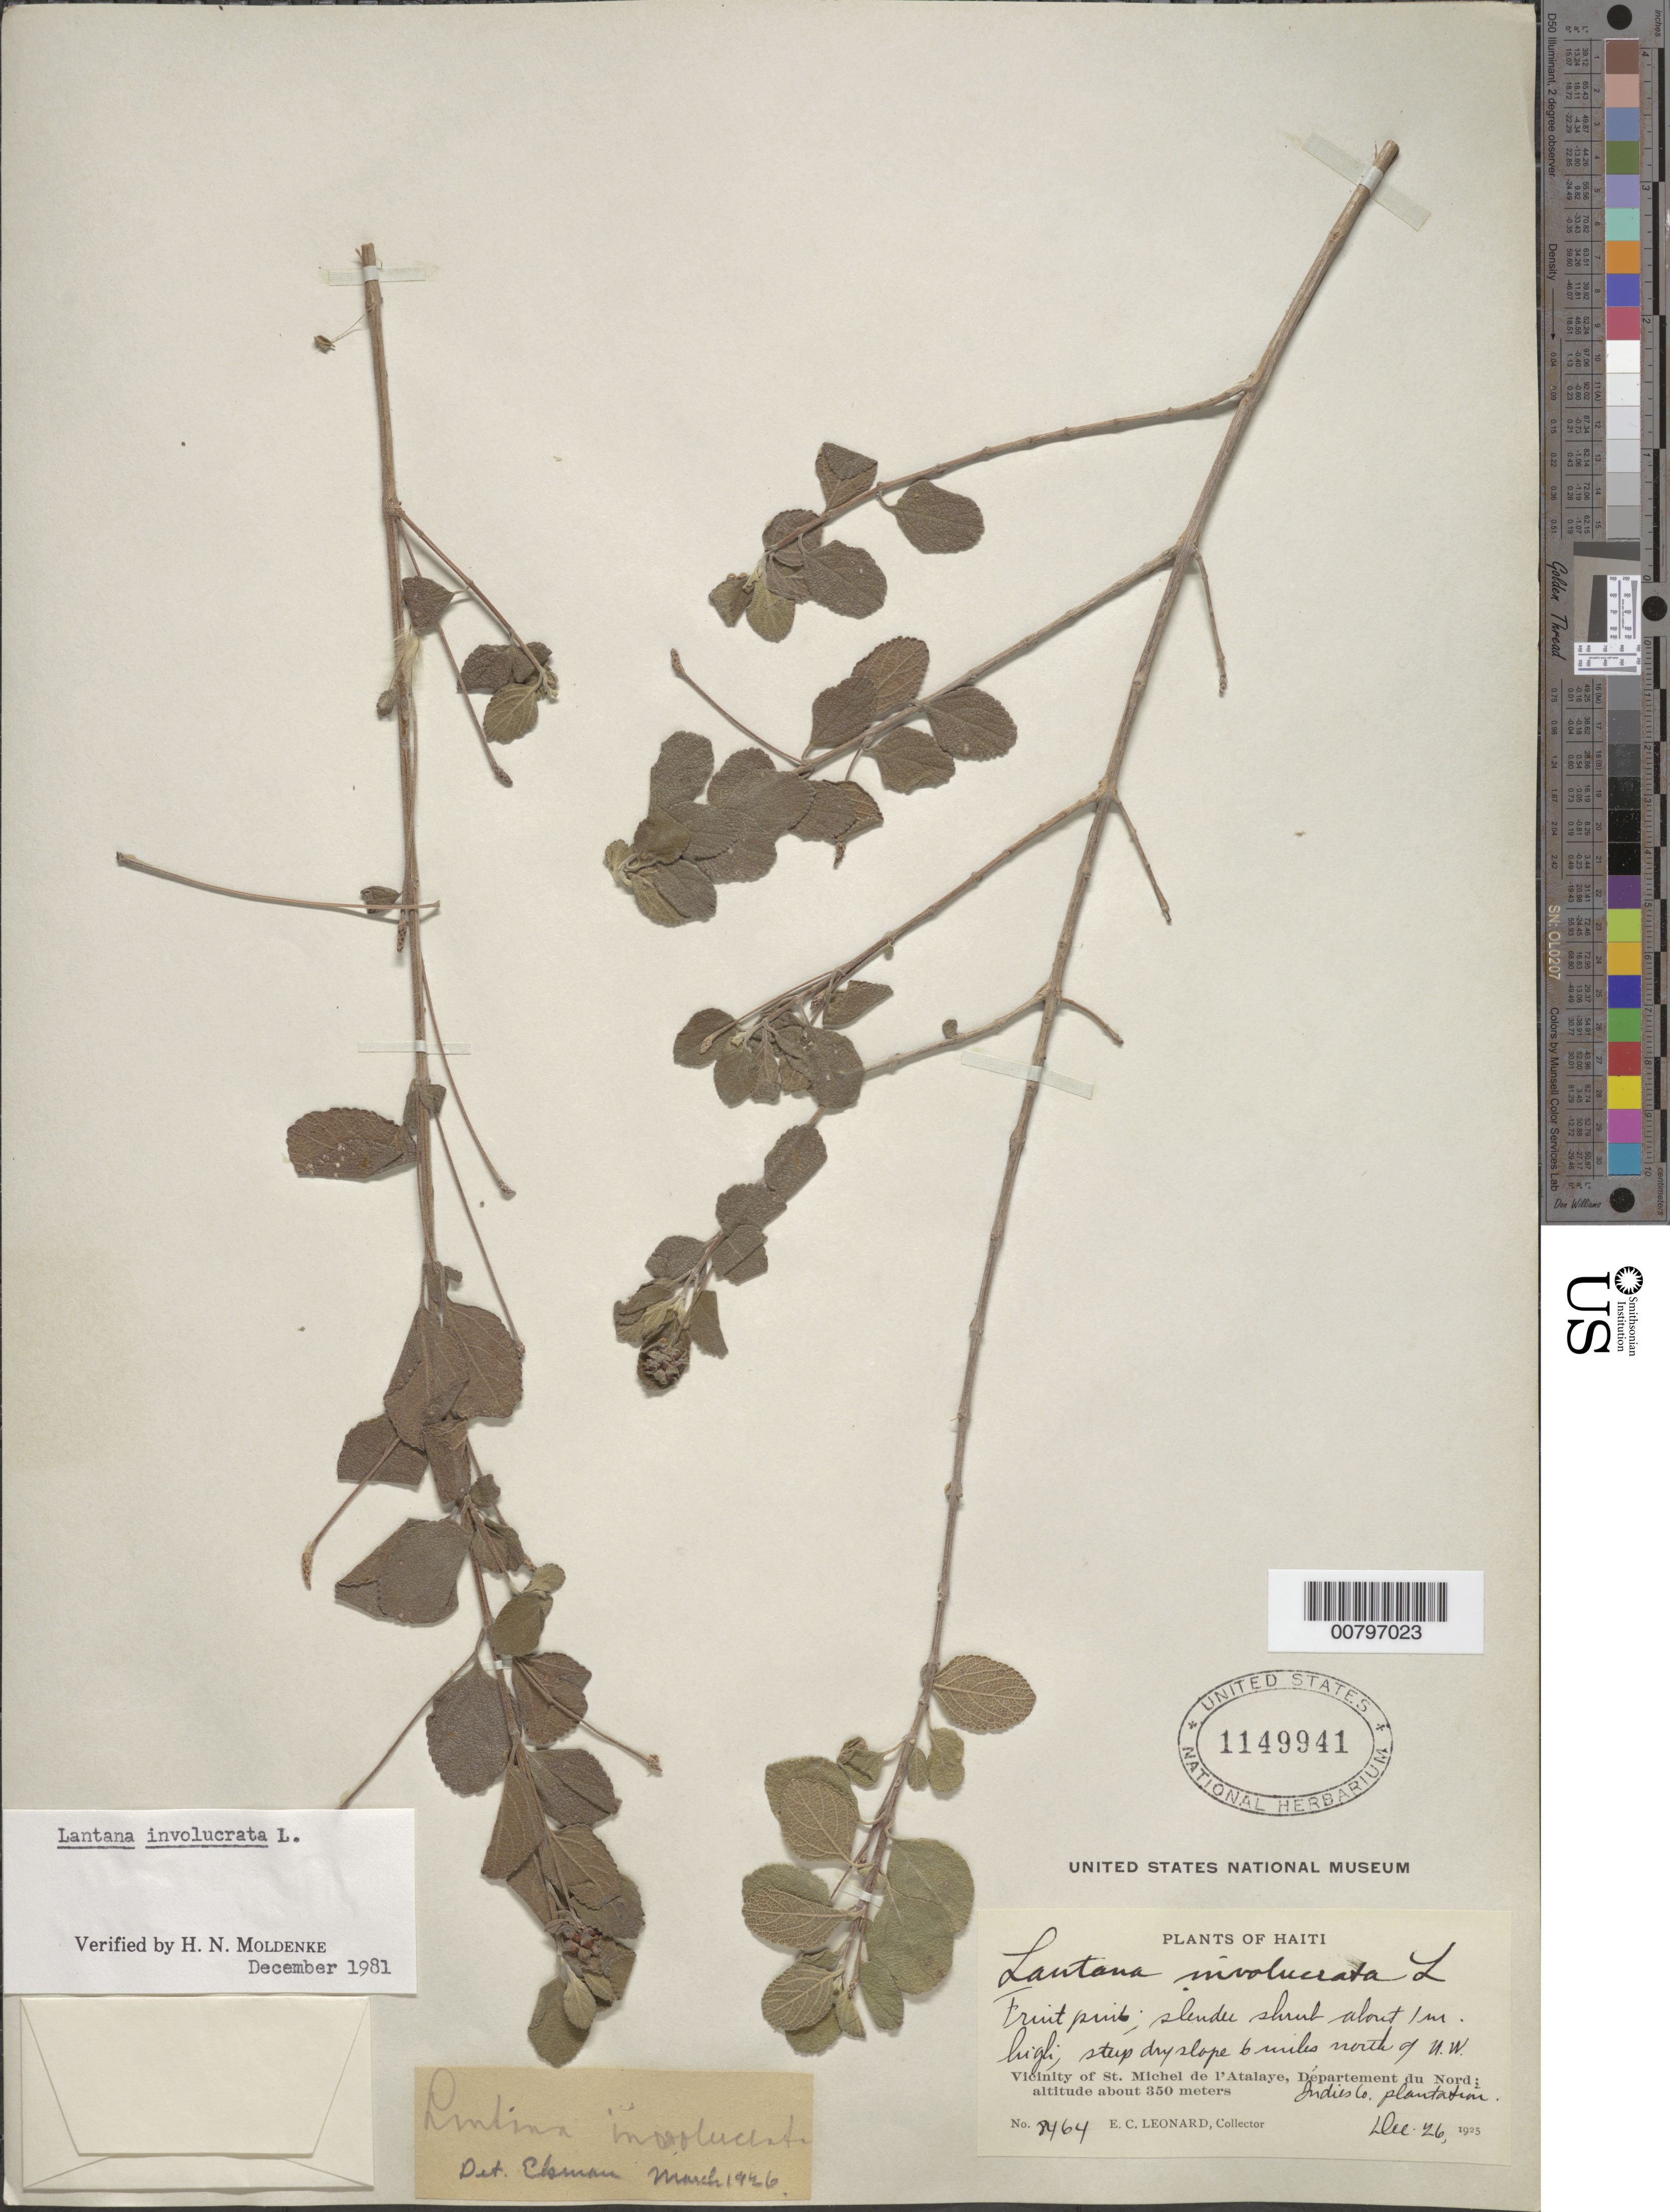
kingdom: Plantae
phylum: Tracheophyta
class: Magnoliopsida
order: Lamiales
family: Verbenaceae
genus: Lantana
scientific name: Lantana involucrata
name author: L.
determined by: Moldenke, H. N.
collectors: E. C. Leonard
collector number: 8464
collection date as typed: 26 Dec 1925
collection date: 1925-12-26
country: Haiti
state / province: Artibonite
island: Hispaniola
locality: Vicinity of St. Michel de l'Atalaye, 6 miles N of U.W., Indies Co. Plantation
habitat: Steep dry slope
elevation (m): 350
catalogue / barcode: US 1149941